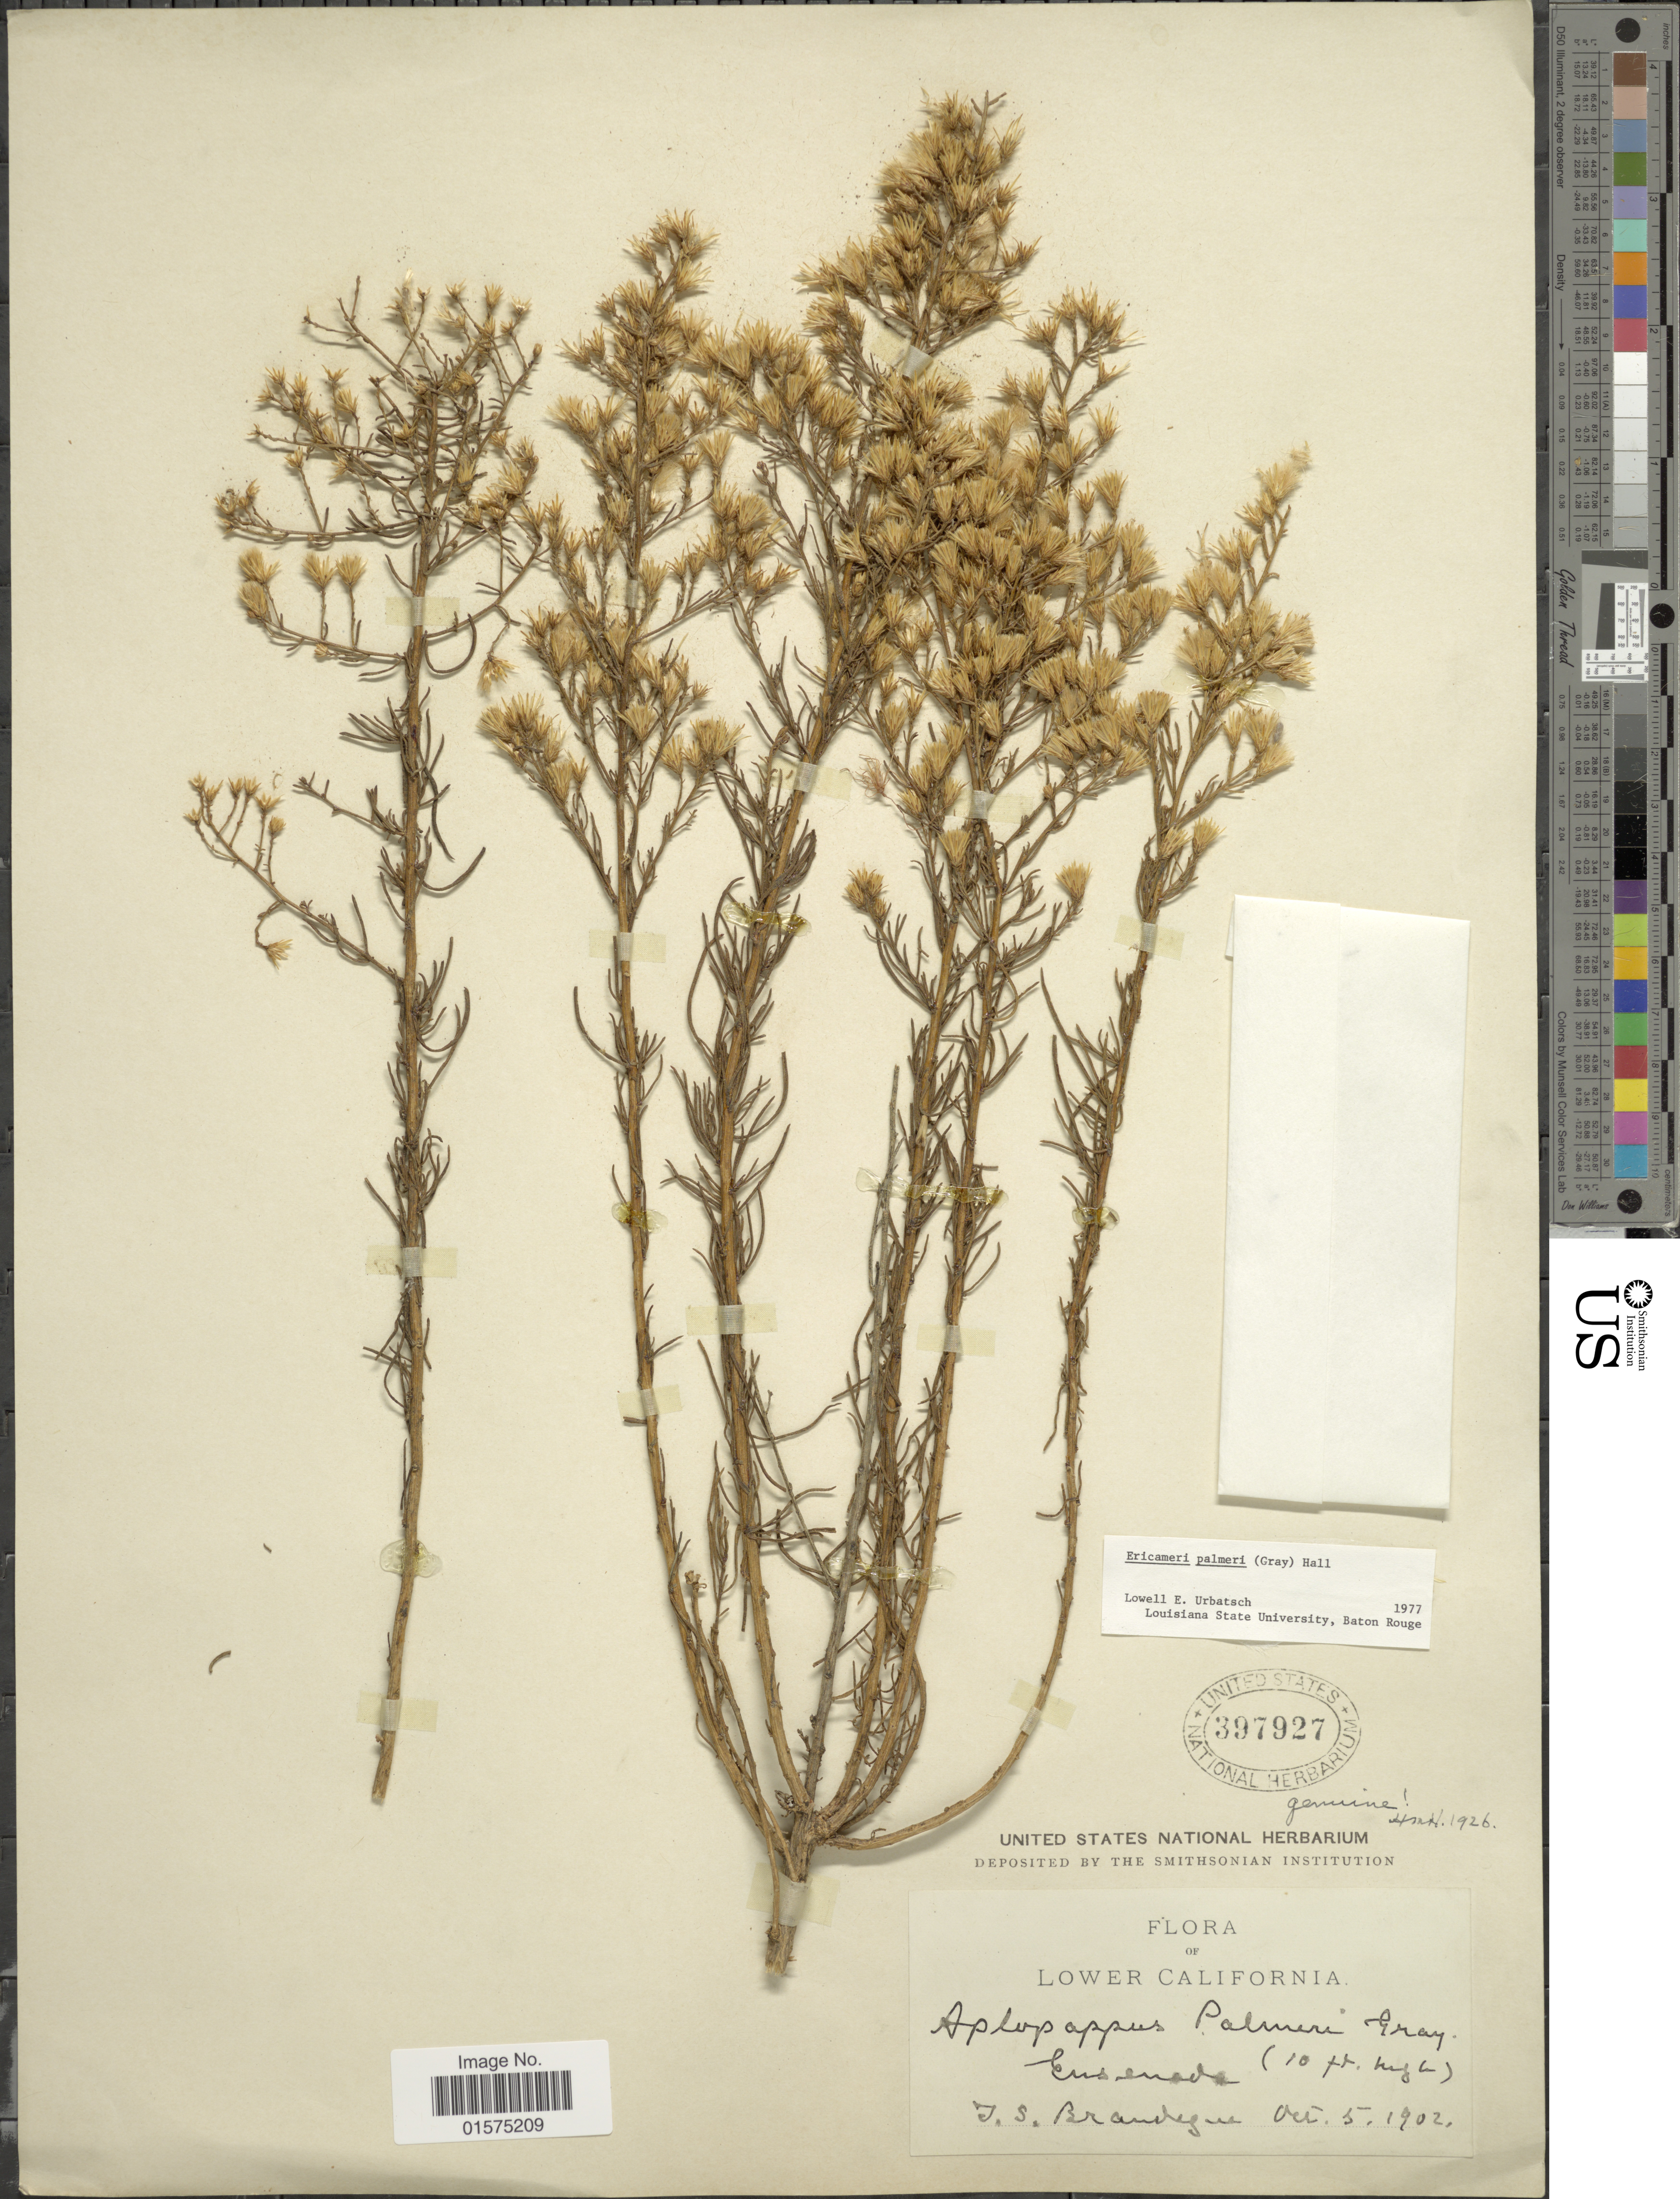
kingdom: Plantae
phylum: Tracheophyta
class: Magnoliopsida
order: Asterales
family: Asteraceae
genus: Ericameria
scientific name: Ericameria palmeri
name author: (A. Gray) H.M. Hall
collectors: T. S. Brandegee (herbarium)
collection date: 1902-10-05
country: Mexico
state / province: Baja California Norte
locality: Lower California. Ensenada.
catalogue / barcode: US 397927